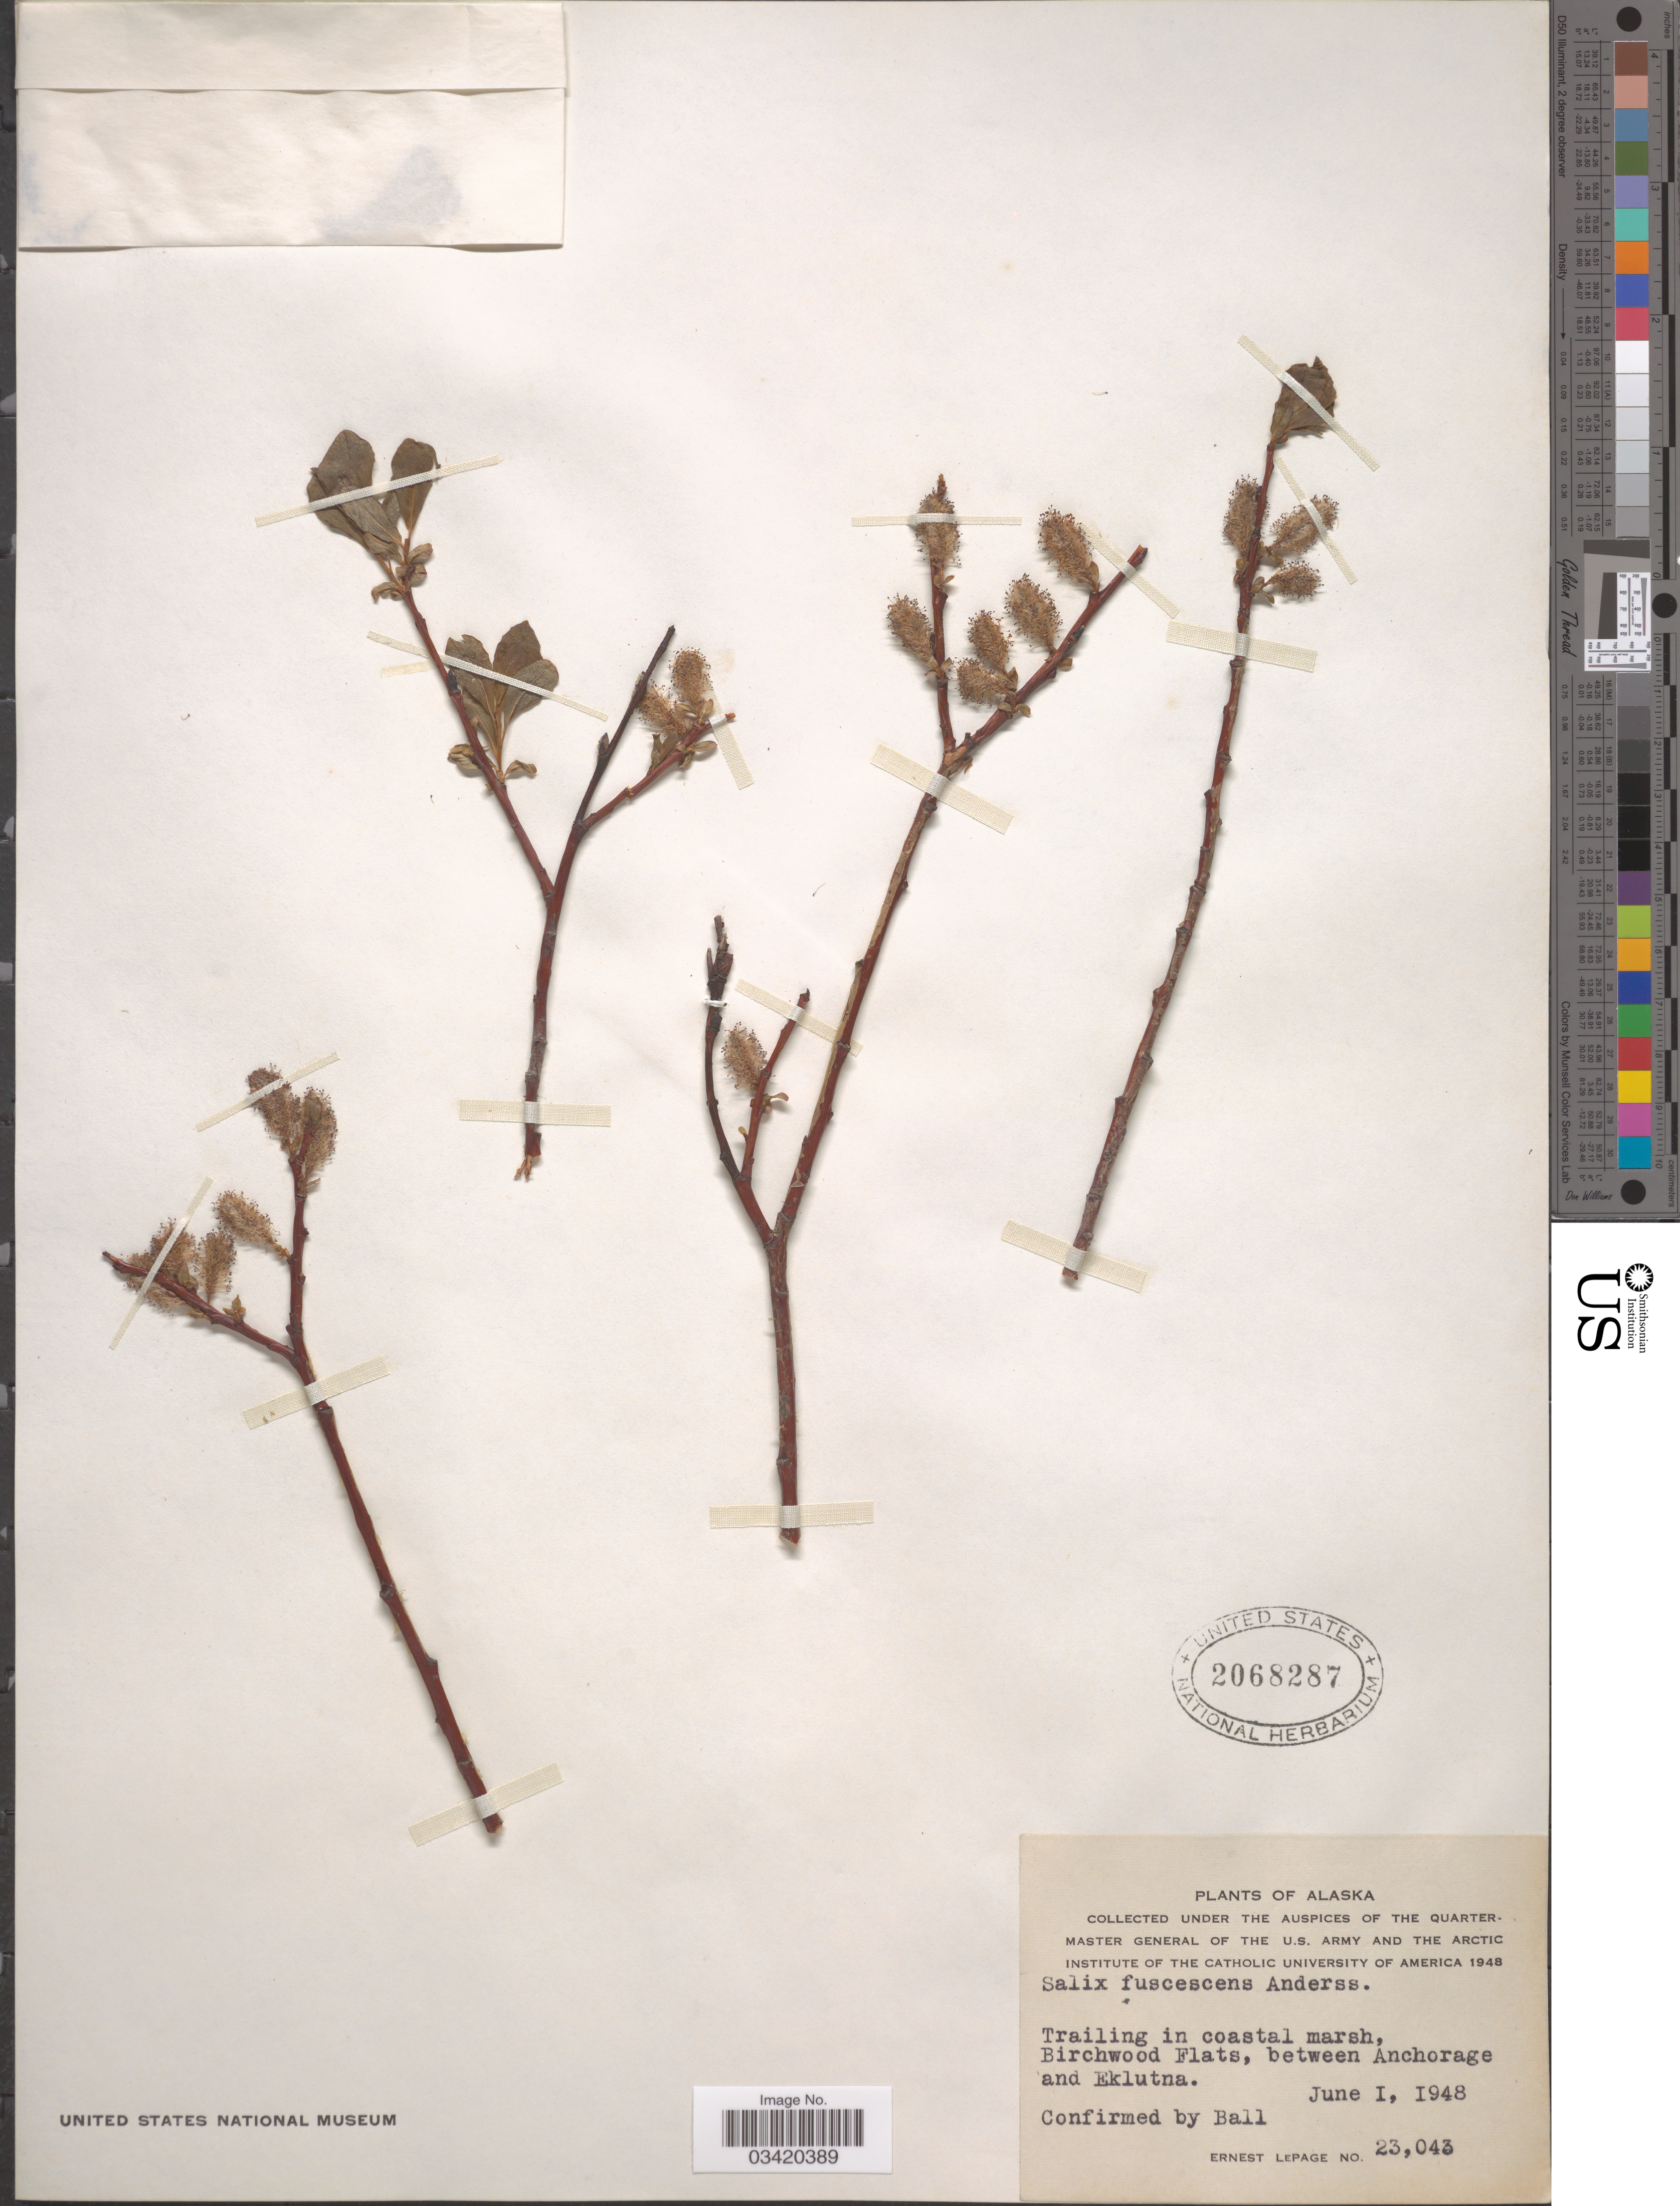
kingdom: Plantae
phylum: Tracheophyta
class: Magnoliopsida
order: Malpighiales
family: Salicaceae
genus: Salix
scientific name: Salix fuscescens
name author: Andersson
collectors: E. Lepage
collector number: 23043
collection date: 1948-06-01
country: United States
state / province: Alaska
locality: Trailing in coastal marsh, Birchwood Flats, between Anchorage and Eklutna.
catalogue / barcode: US 2068287